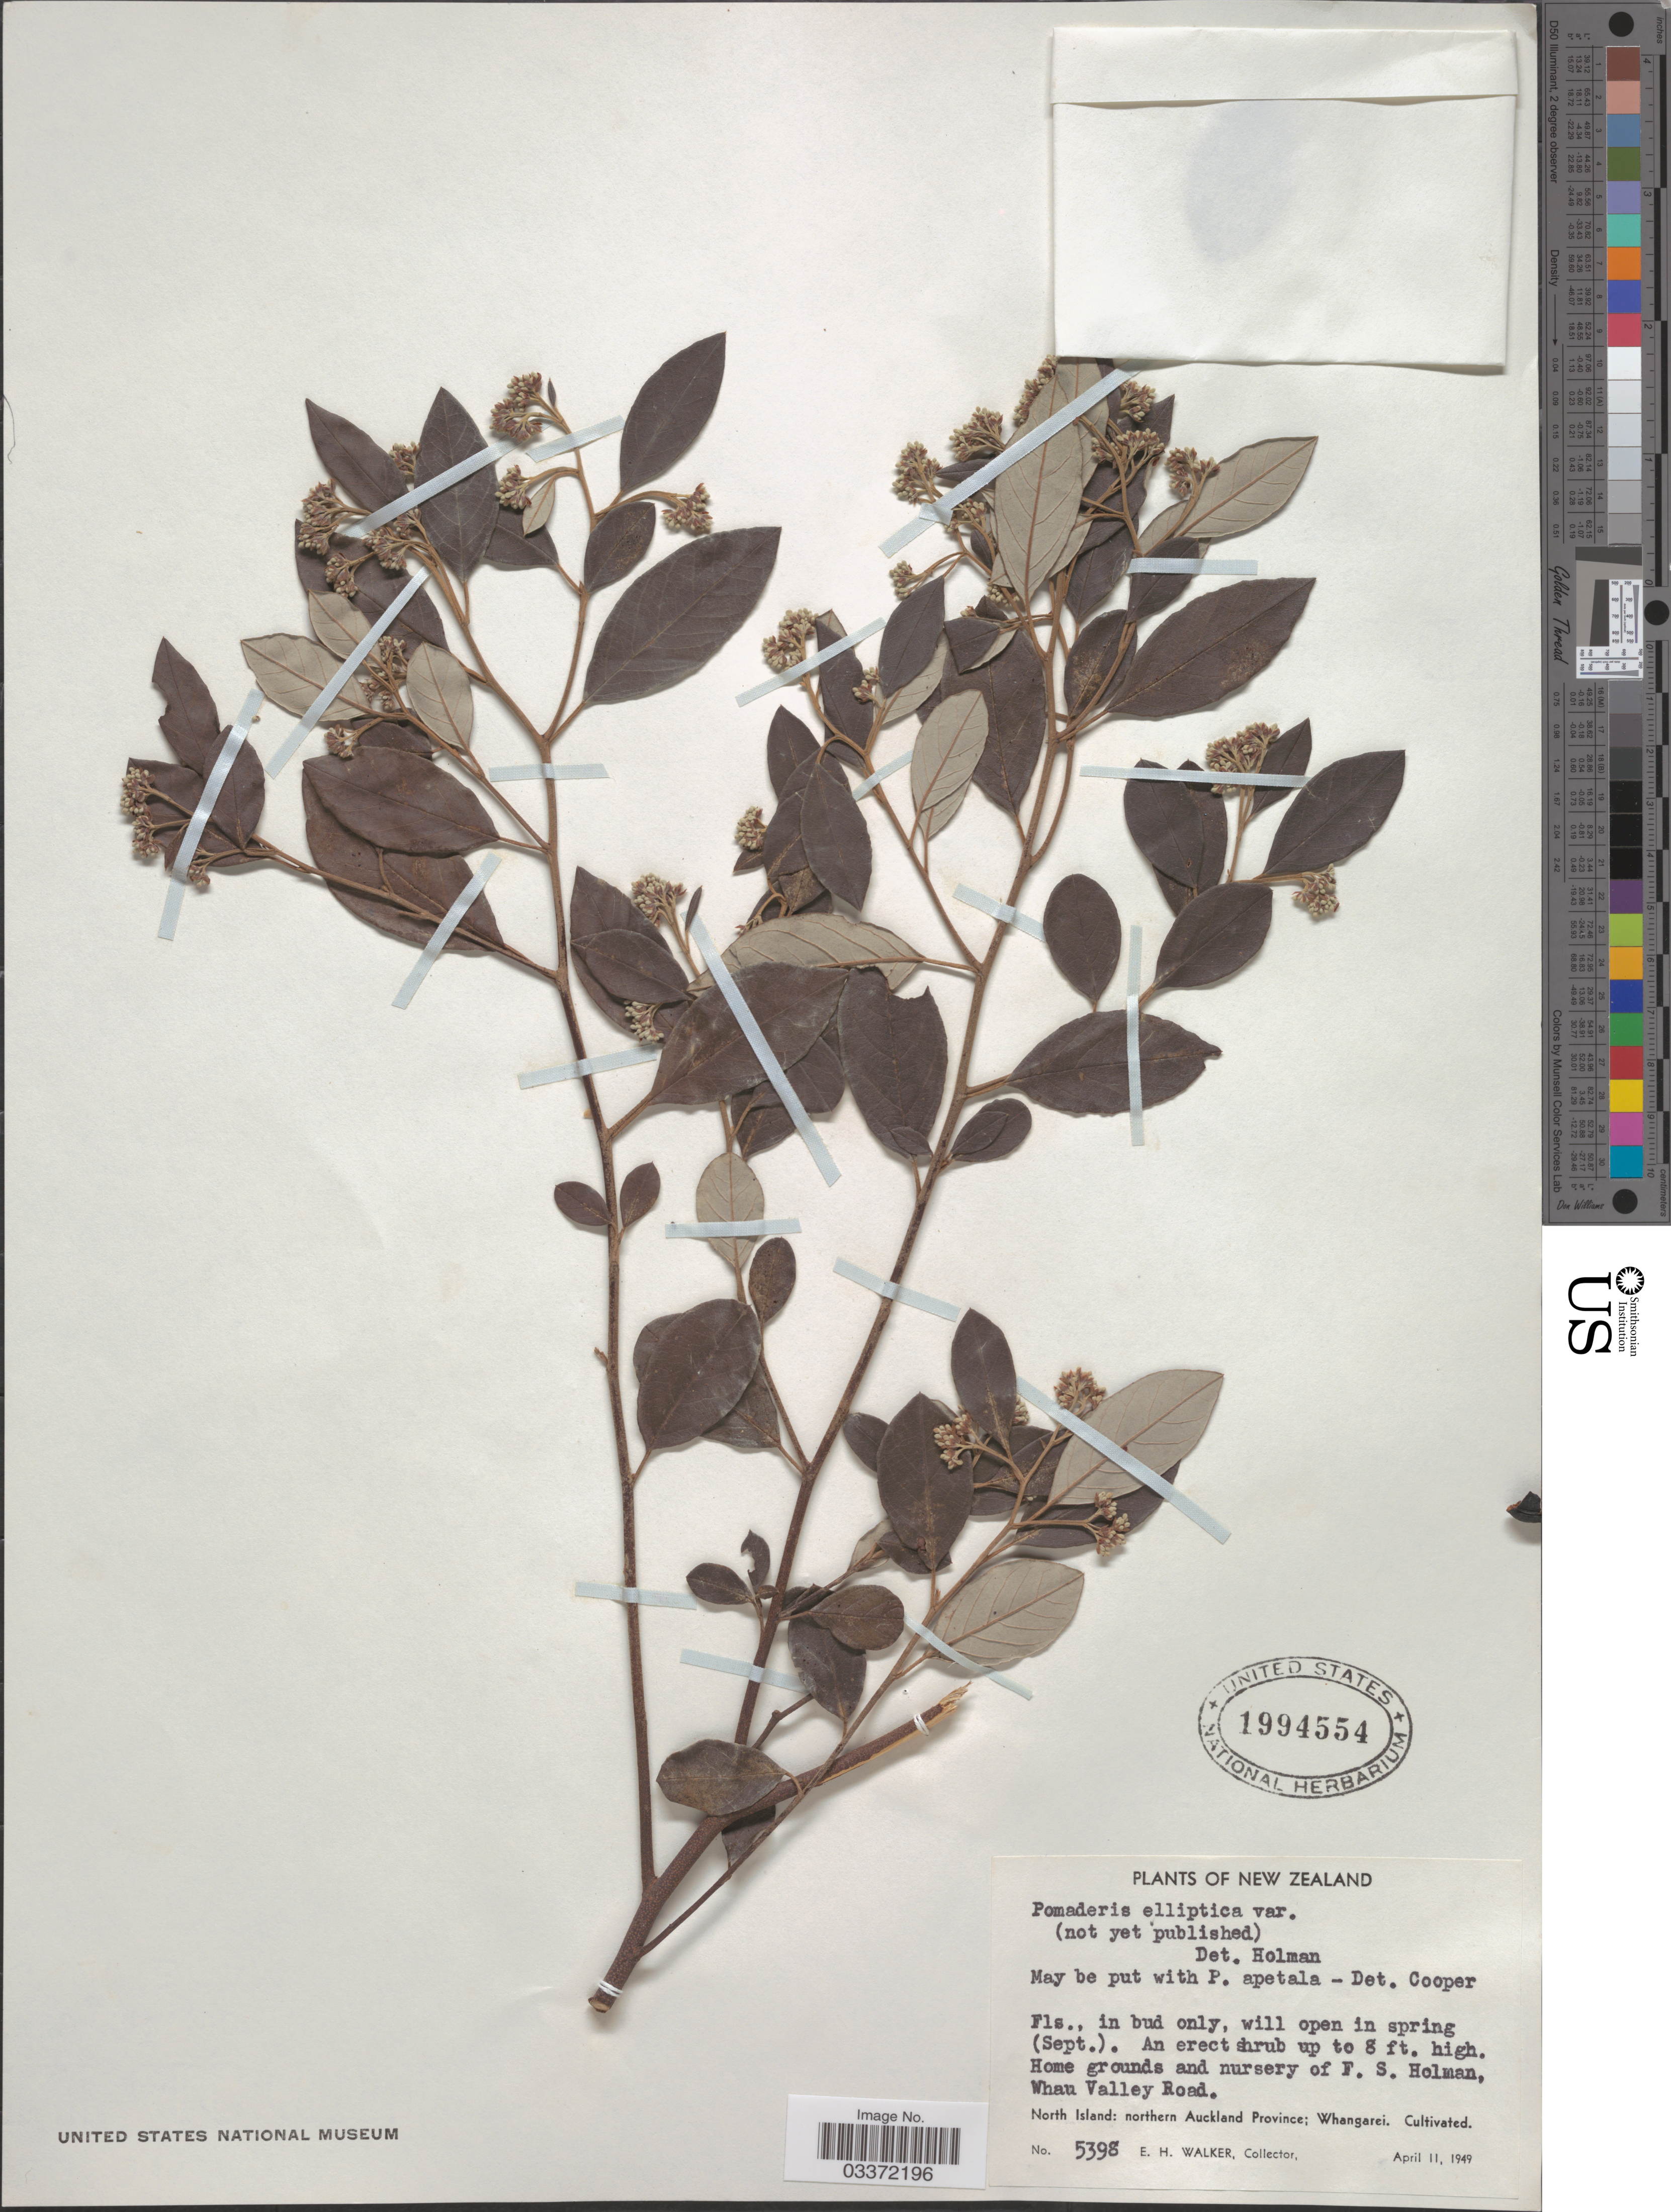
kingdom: Plantae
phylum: Tracheophyta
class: Magnoliopsida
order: Rosales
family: Rhamnaceae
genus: Pomaderris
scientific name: Pomaderris elliptica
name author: Labill.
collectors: E. H. Walker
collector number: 5398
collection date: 1949-04-11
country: New Zealand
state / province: Auckland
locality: Home grounds and nursery of F.S. Holman, Whau Valley Road. North Island: Whangarei.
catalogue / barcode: US 1994554